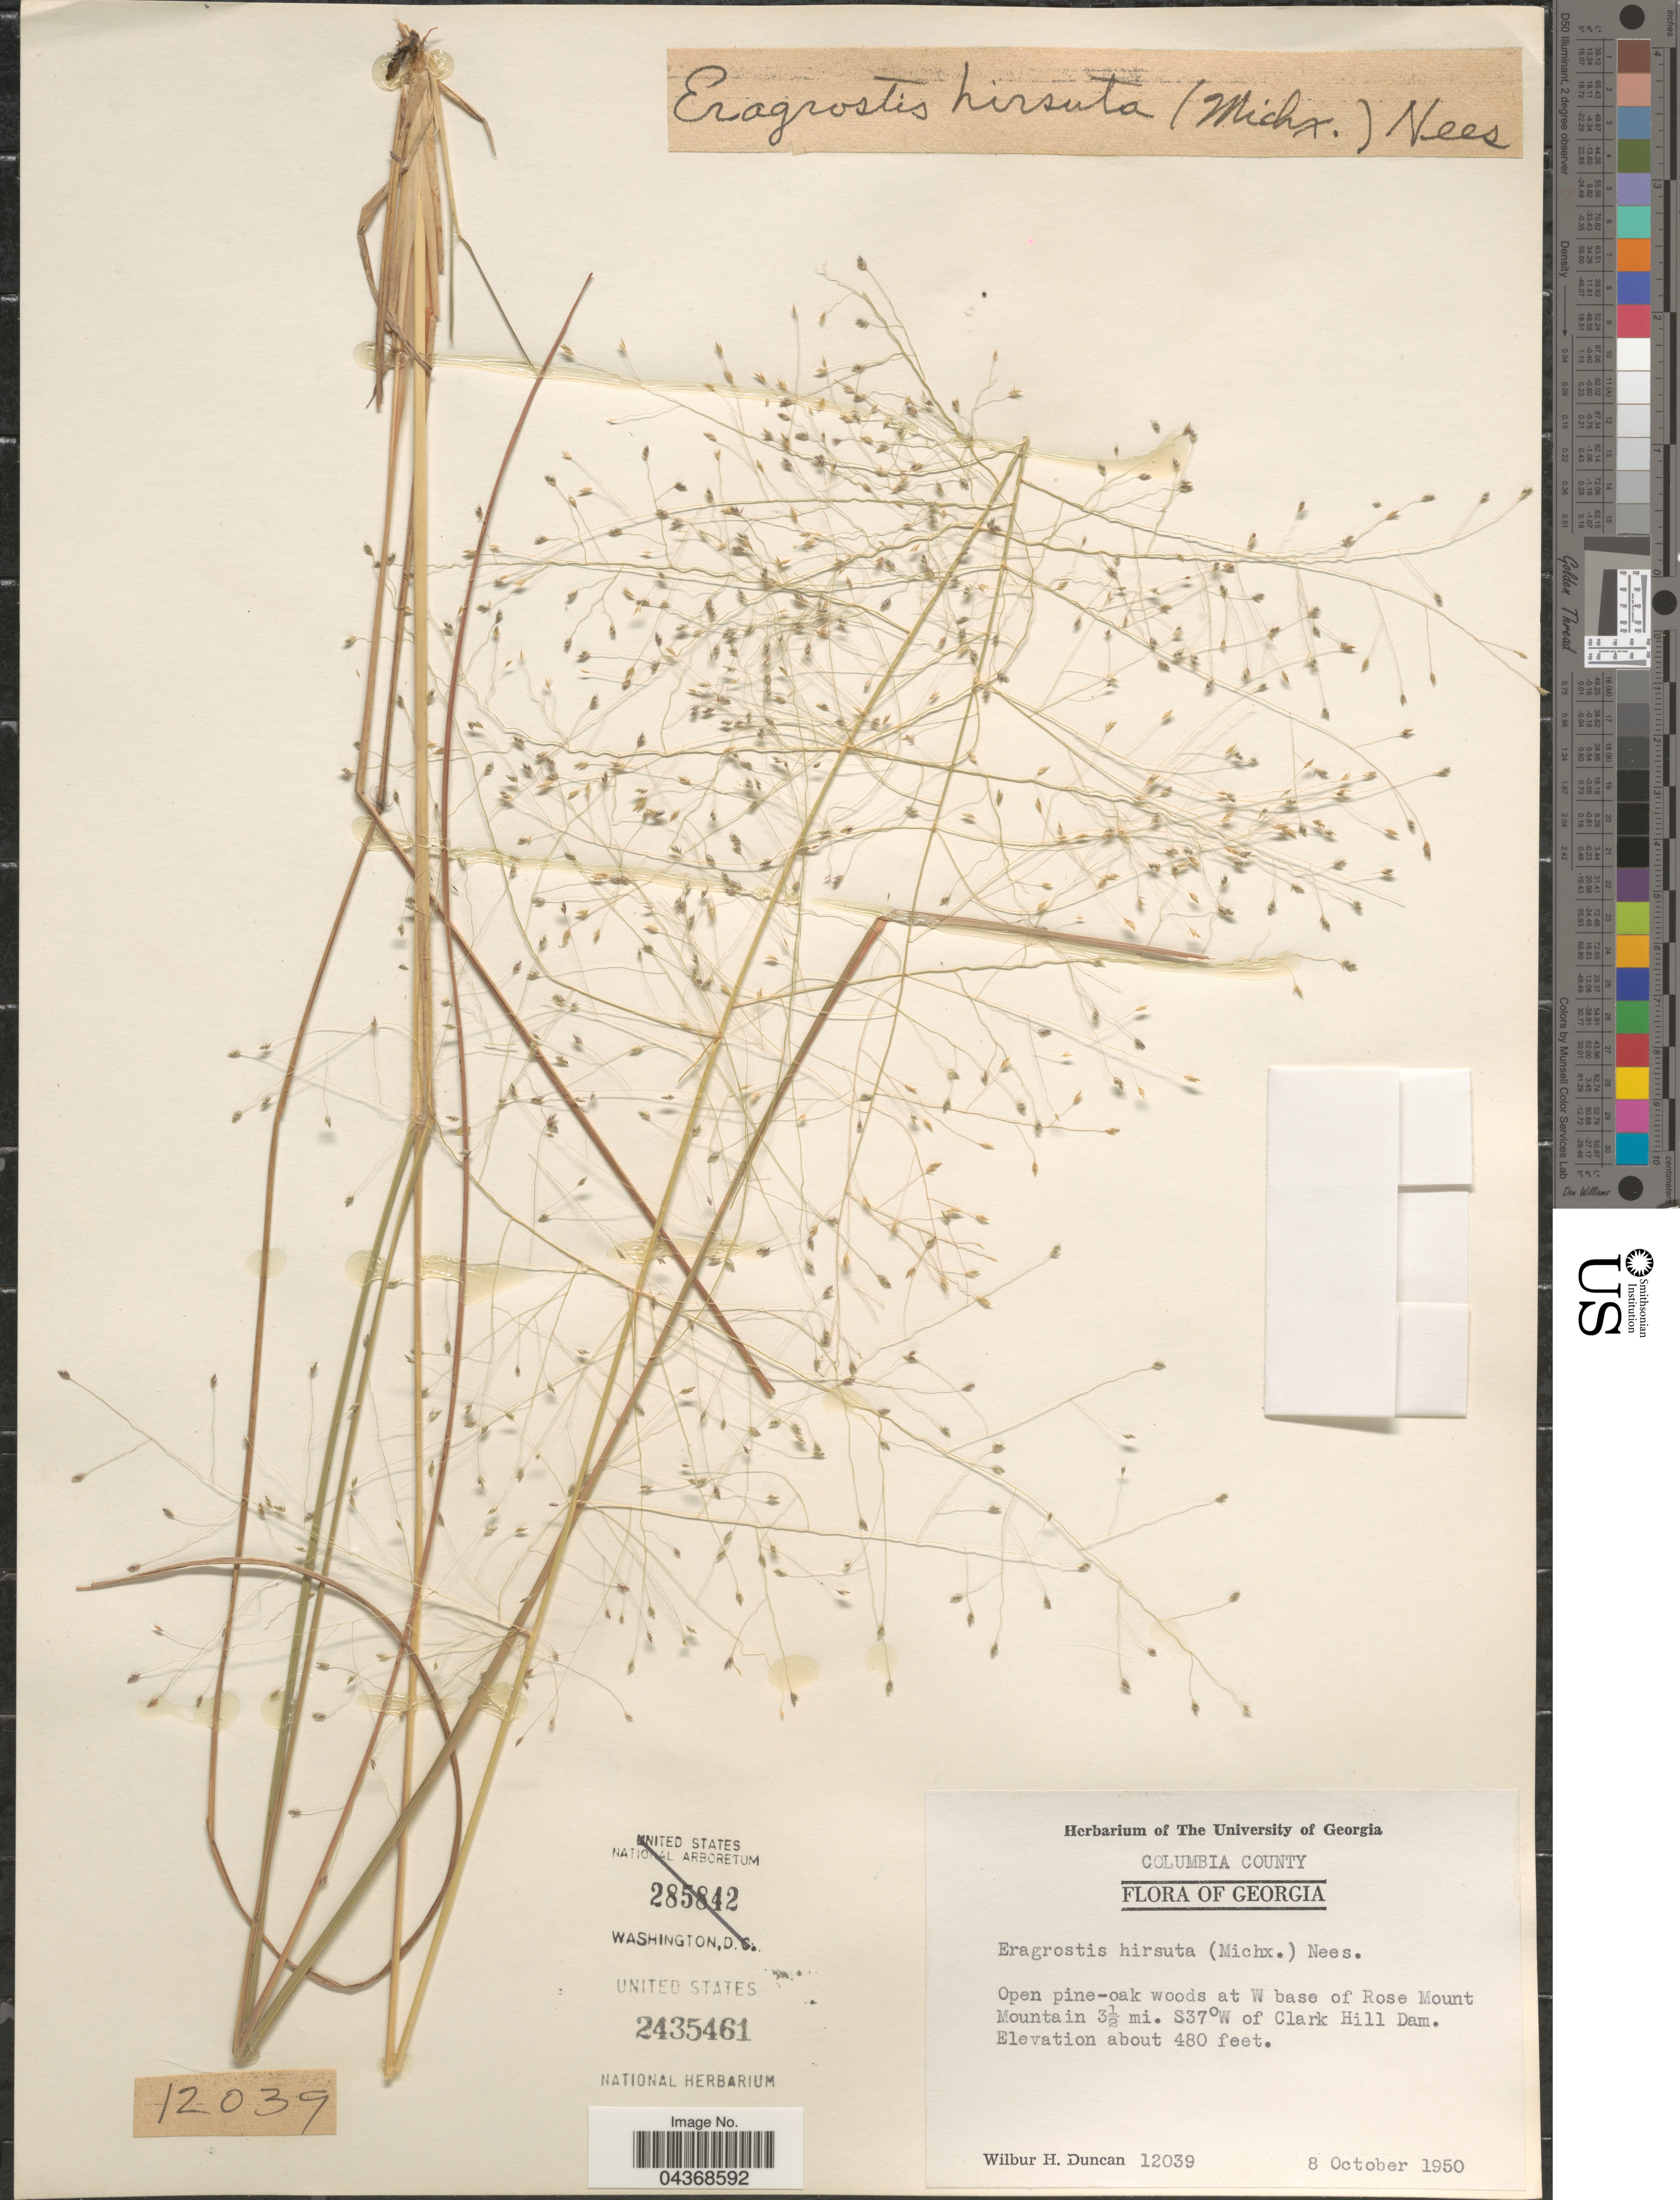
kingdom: Plantae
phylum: Tracheophyta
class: Liliopsida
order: Poales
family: Poaceae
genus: Eragrostis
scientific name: Eragrostis hirsuta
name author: (Michx.) Nees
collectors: W. H. Duncan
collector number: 12039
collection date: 1950-10-08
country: United States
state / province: Georgia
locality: Columbia County. At W base of Rose Mount Mountain 3½ mi. S37°W of Clark Hill Dam.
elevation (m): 146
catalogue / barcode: US 2435461